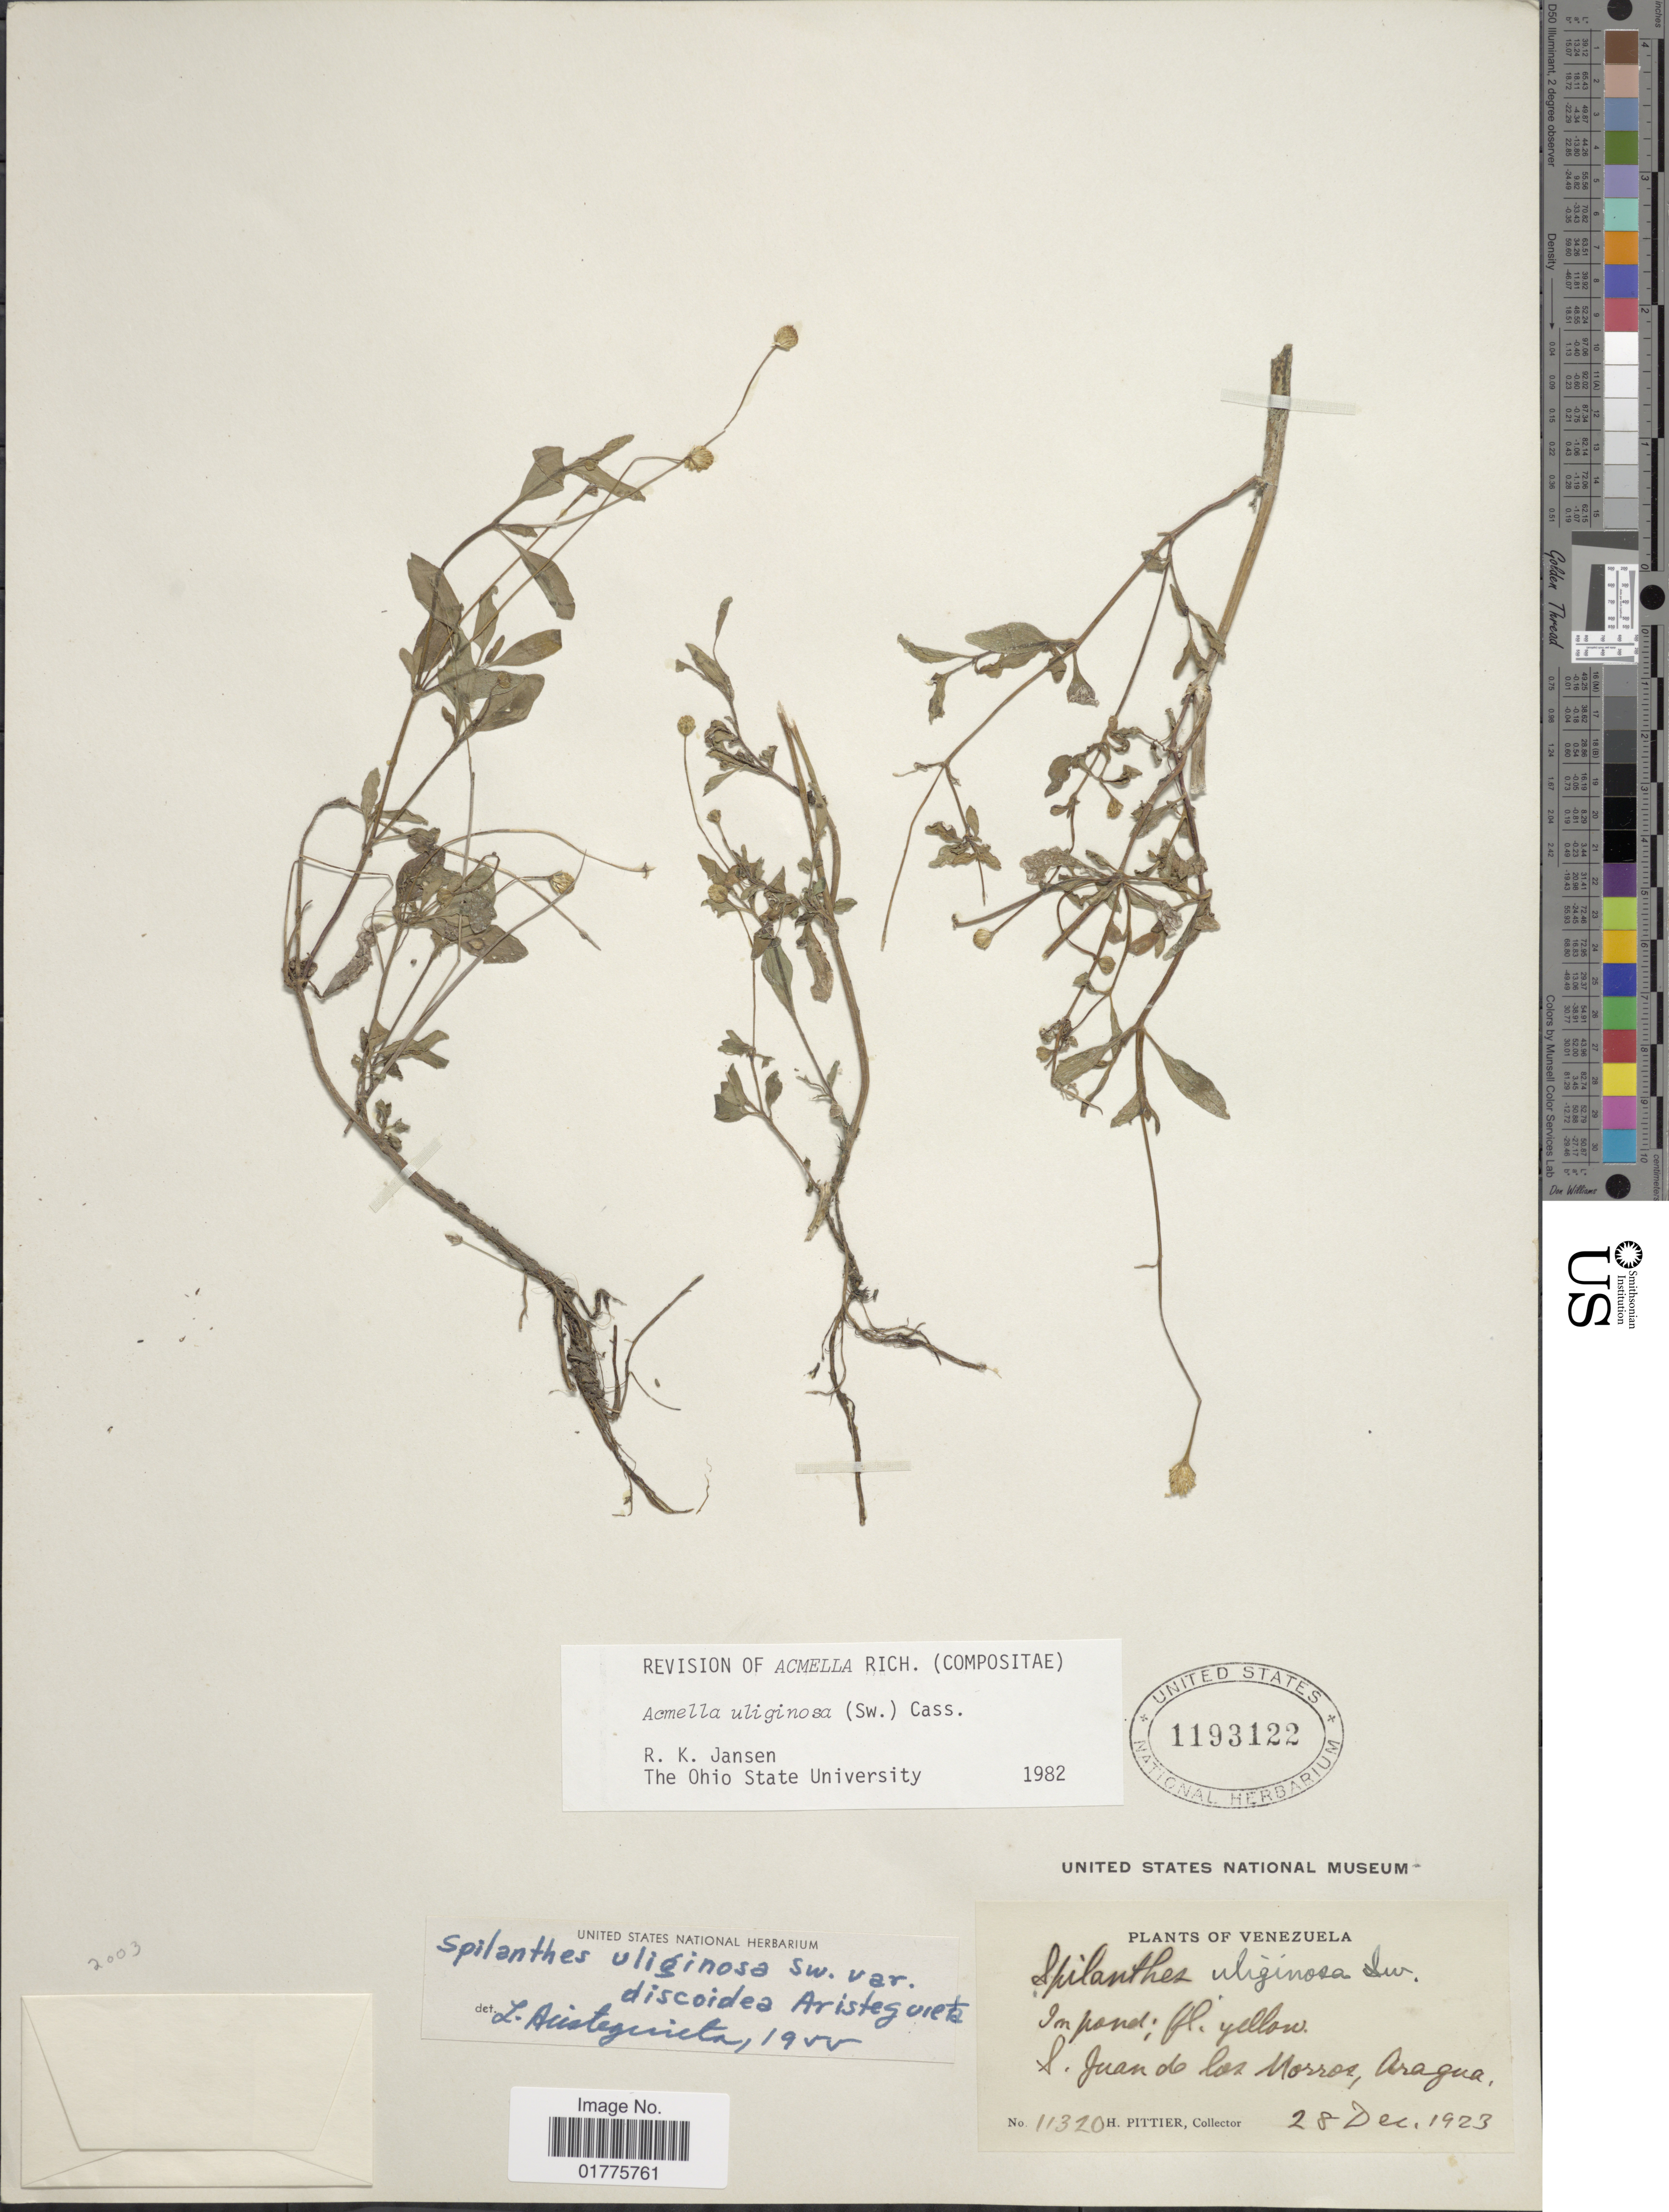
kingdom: Plantae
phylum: Tracheophyta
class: Magnoliopsida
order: Asterales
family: Asteraceae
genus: Acmella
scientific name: Acmella uliginosa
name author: (Sw.) Cass.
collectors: H. F. Pittier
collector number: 11320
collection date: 1923-12-28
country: Venezuela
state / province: Aragua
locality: In pond, S. Juan de los Morros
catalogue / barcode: US 1193122